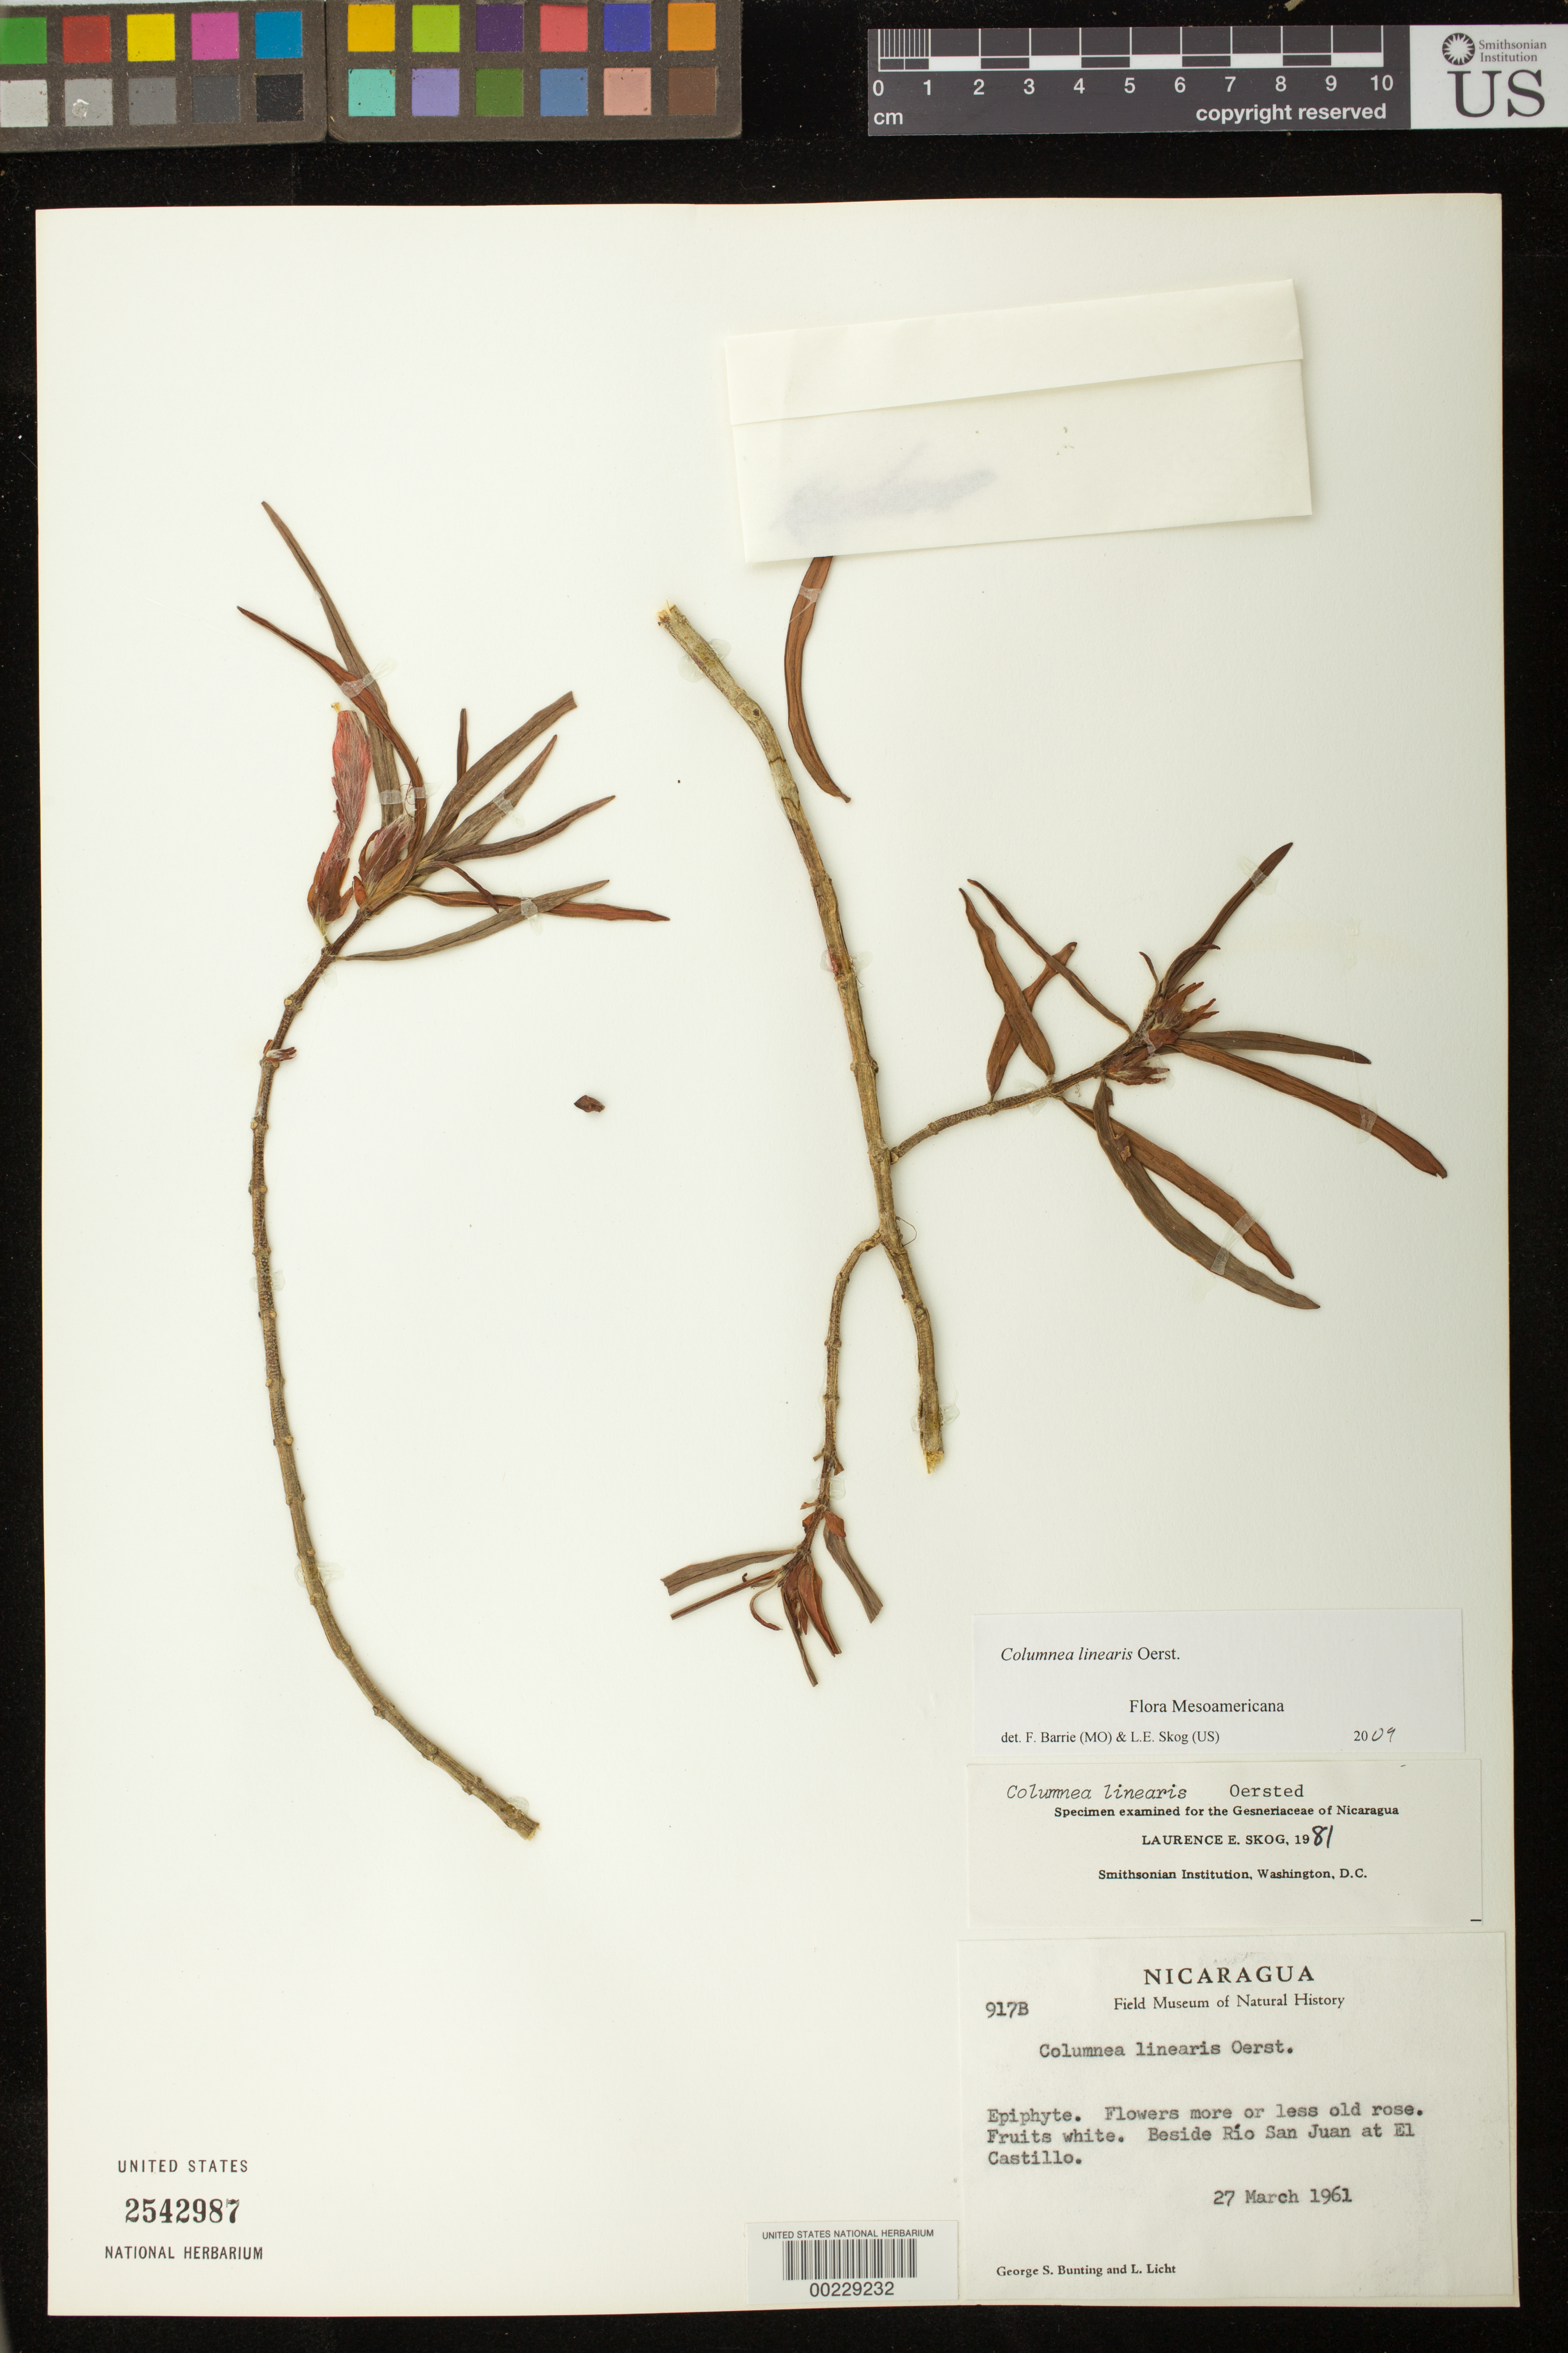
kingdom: Plantae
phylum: Tracheophyta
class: Magnoliopsida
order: Lamiales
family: Gesneriaceae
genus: Columnea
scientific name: Columnea linearis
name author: Oerst.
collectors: G. S. Bunting & L. Licht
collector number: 918 B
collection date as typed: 27 Mar 1961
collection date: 1961-03-27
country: Nicaragua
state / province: Rio San Juan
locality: Beside Rio San Juan at El Castillo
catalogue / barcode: US 2542987